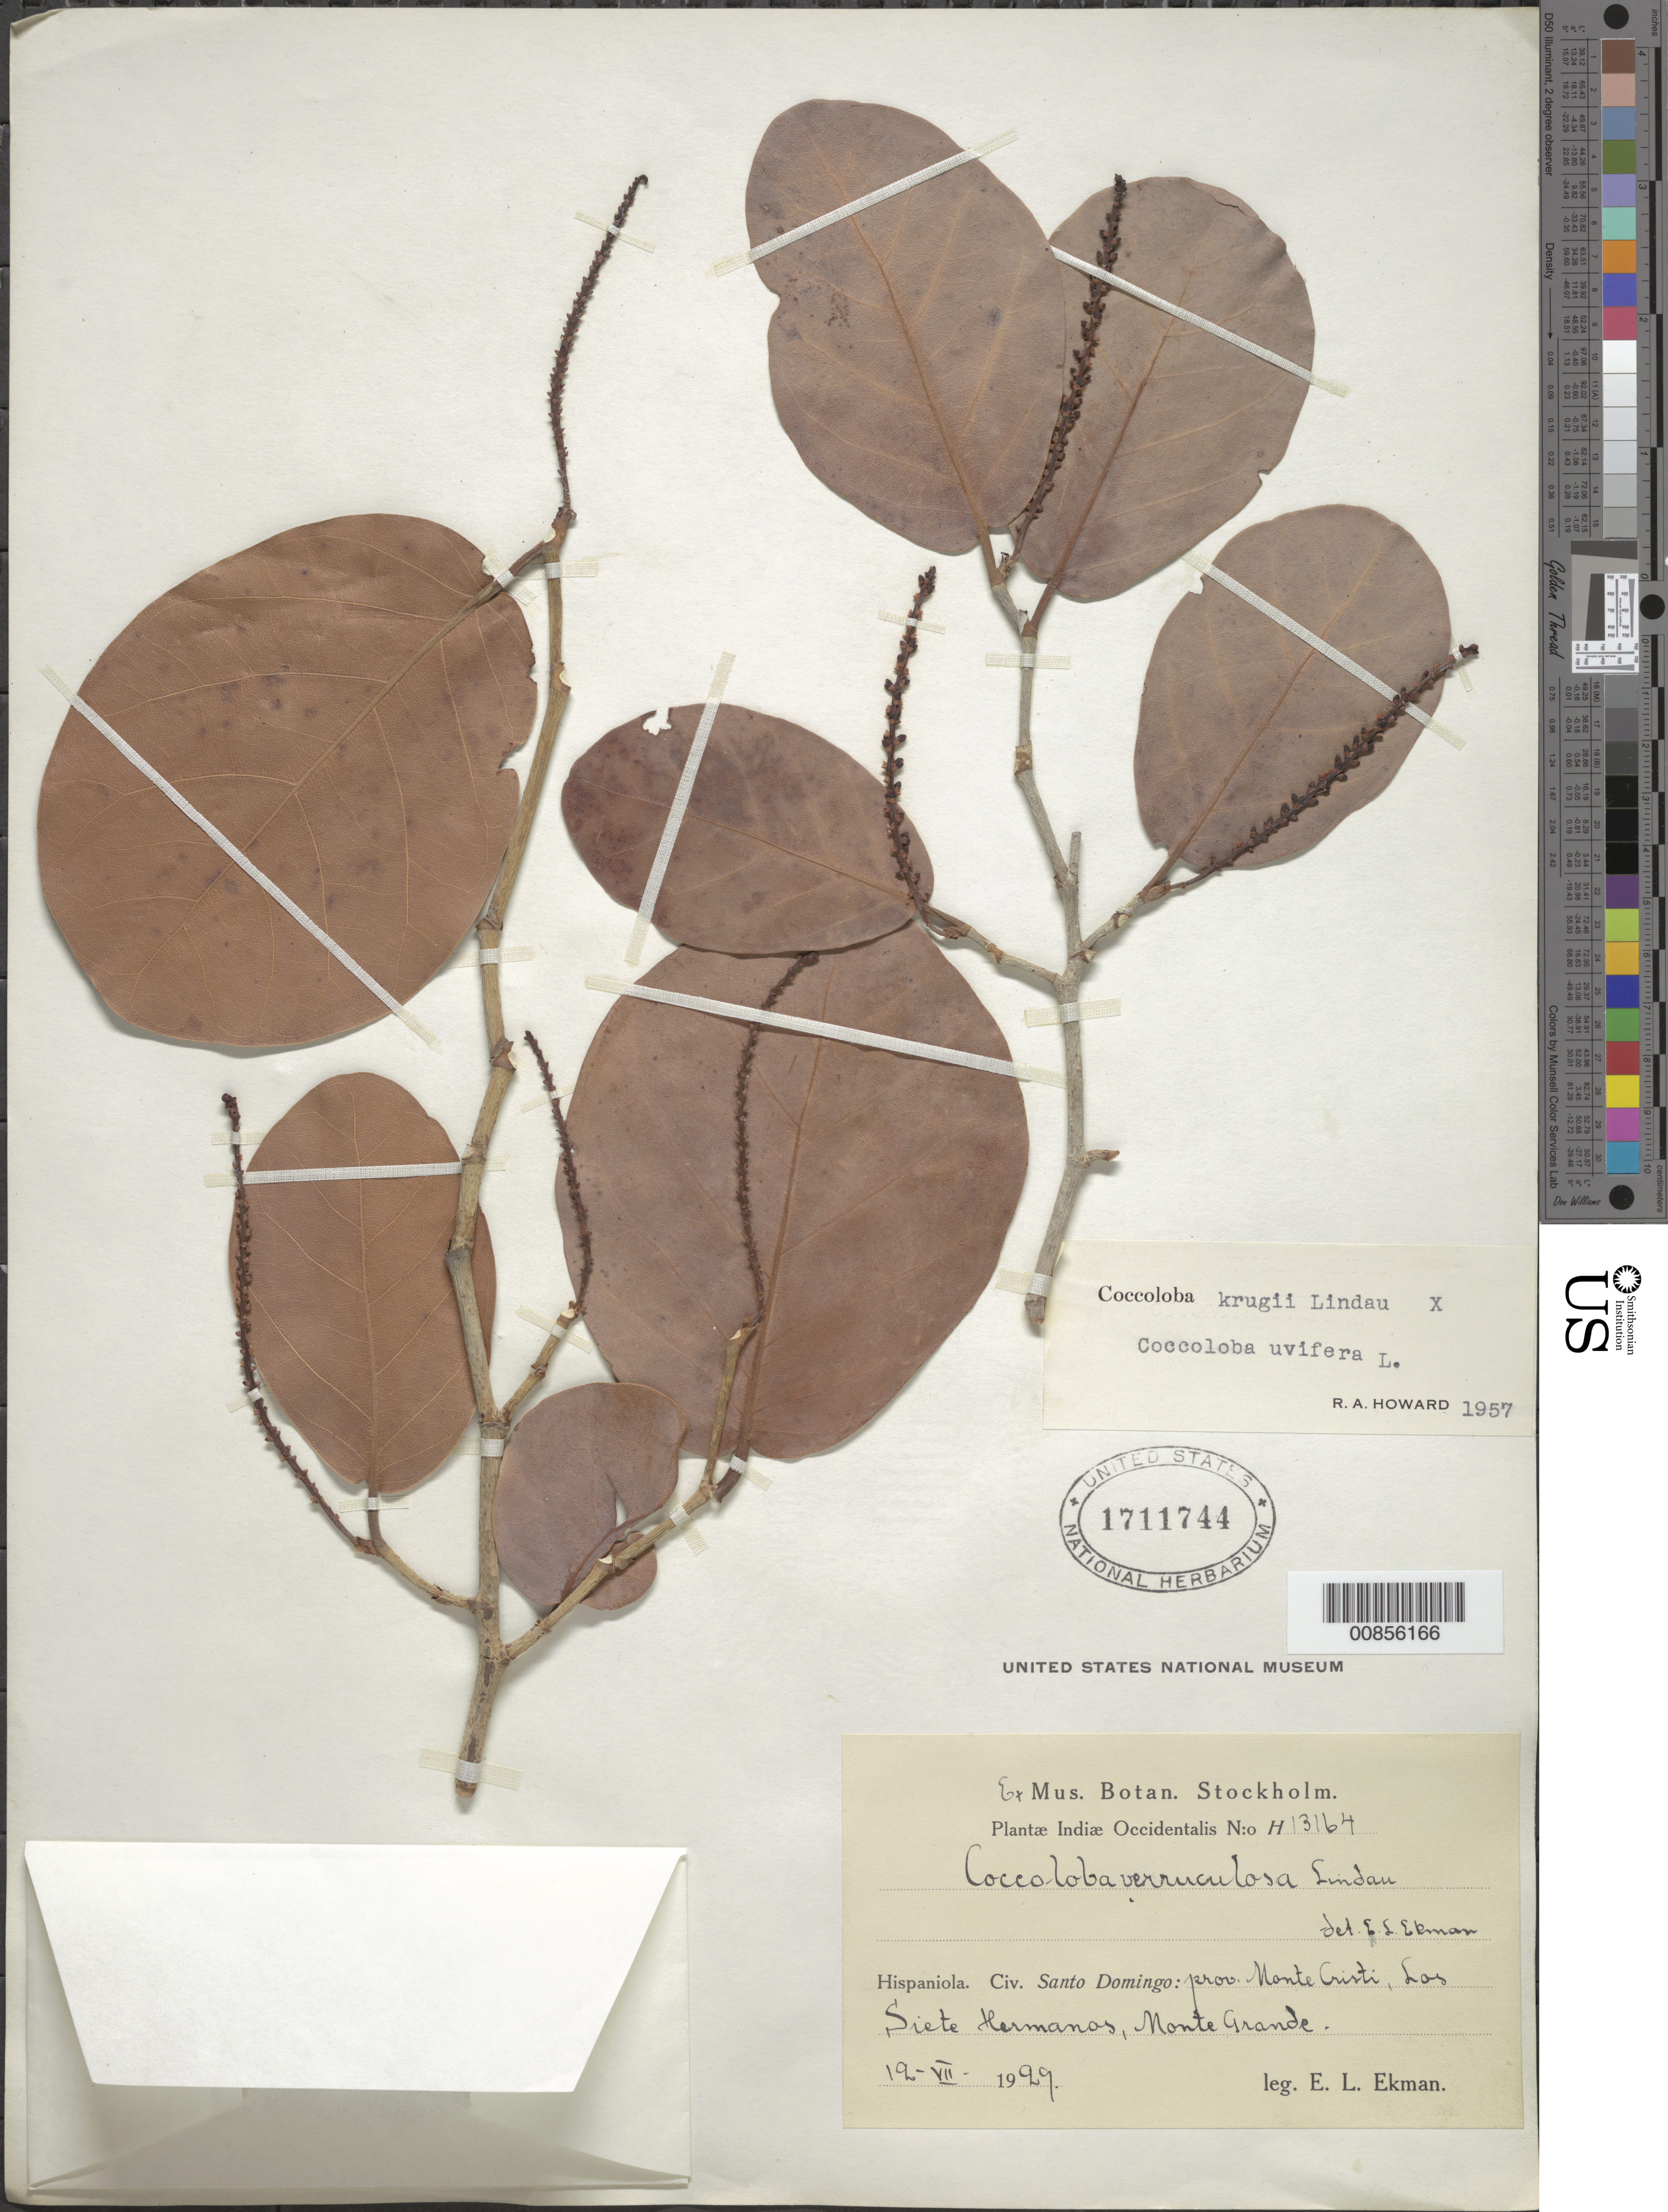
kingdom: Plantae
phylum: Tracheophyta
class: Magnoliopsida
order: Caryophyllales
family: Polygonaceae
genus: Coccoloba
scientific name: Coccoloba krugii x C. uvifera L.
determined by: Howard, R. A.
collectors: E. L. Ekman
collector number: H 13164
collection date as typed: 12 Jul 1929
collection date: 1929-07-12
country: Dominican Republic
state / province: Monte Cristi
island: Cayo Siete Hermanos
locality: Los Siete Hermanos, Monte Grande.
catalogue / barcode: US 1711744